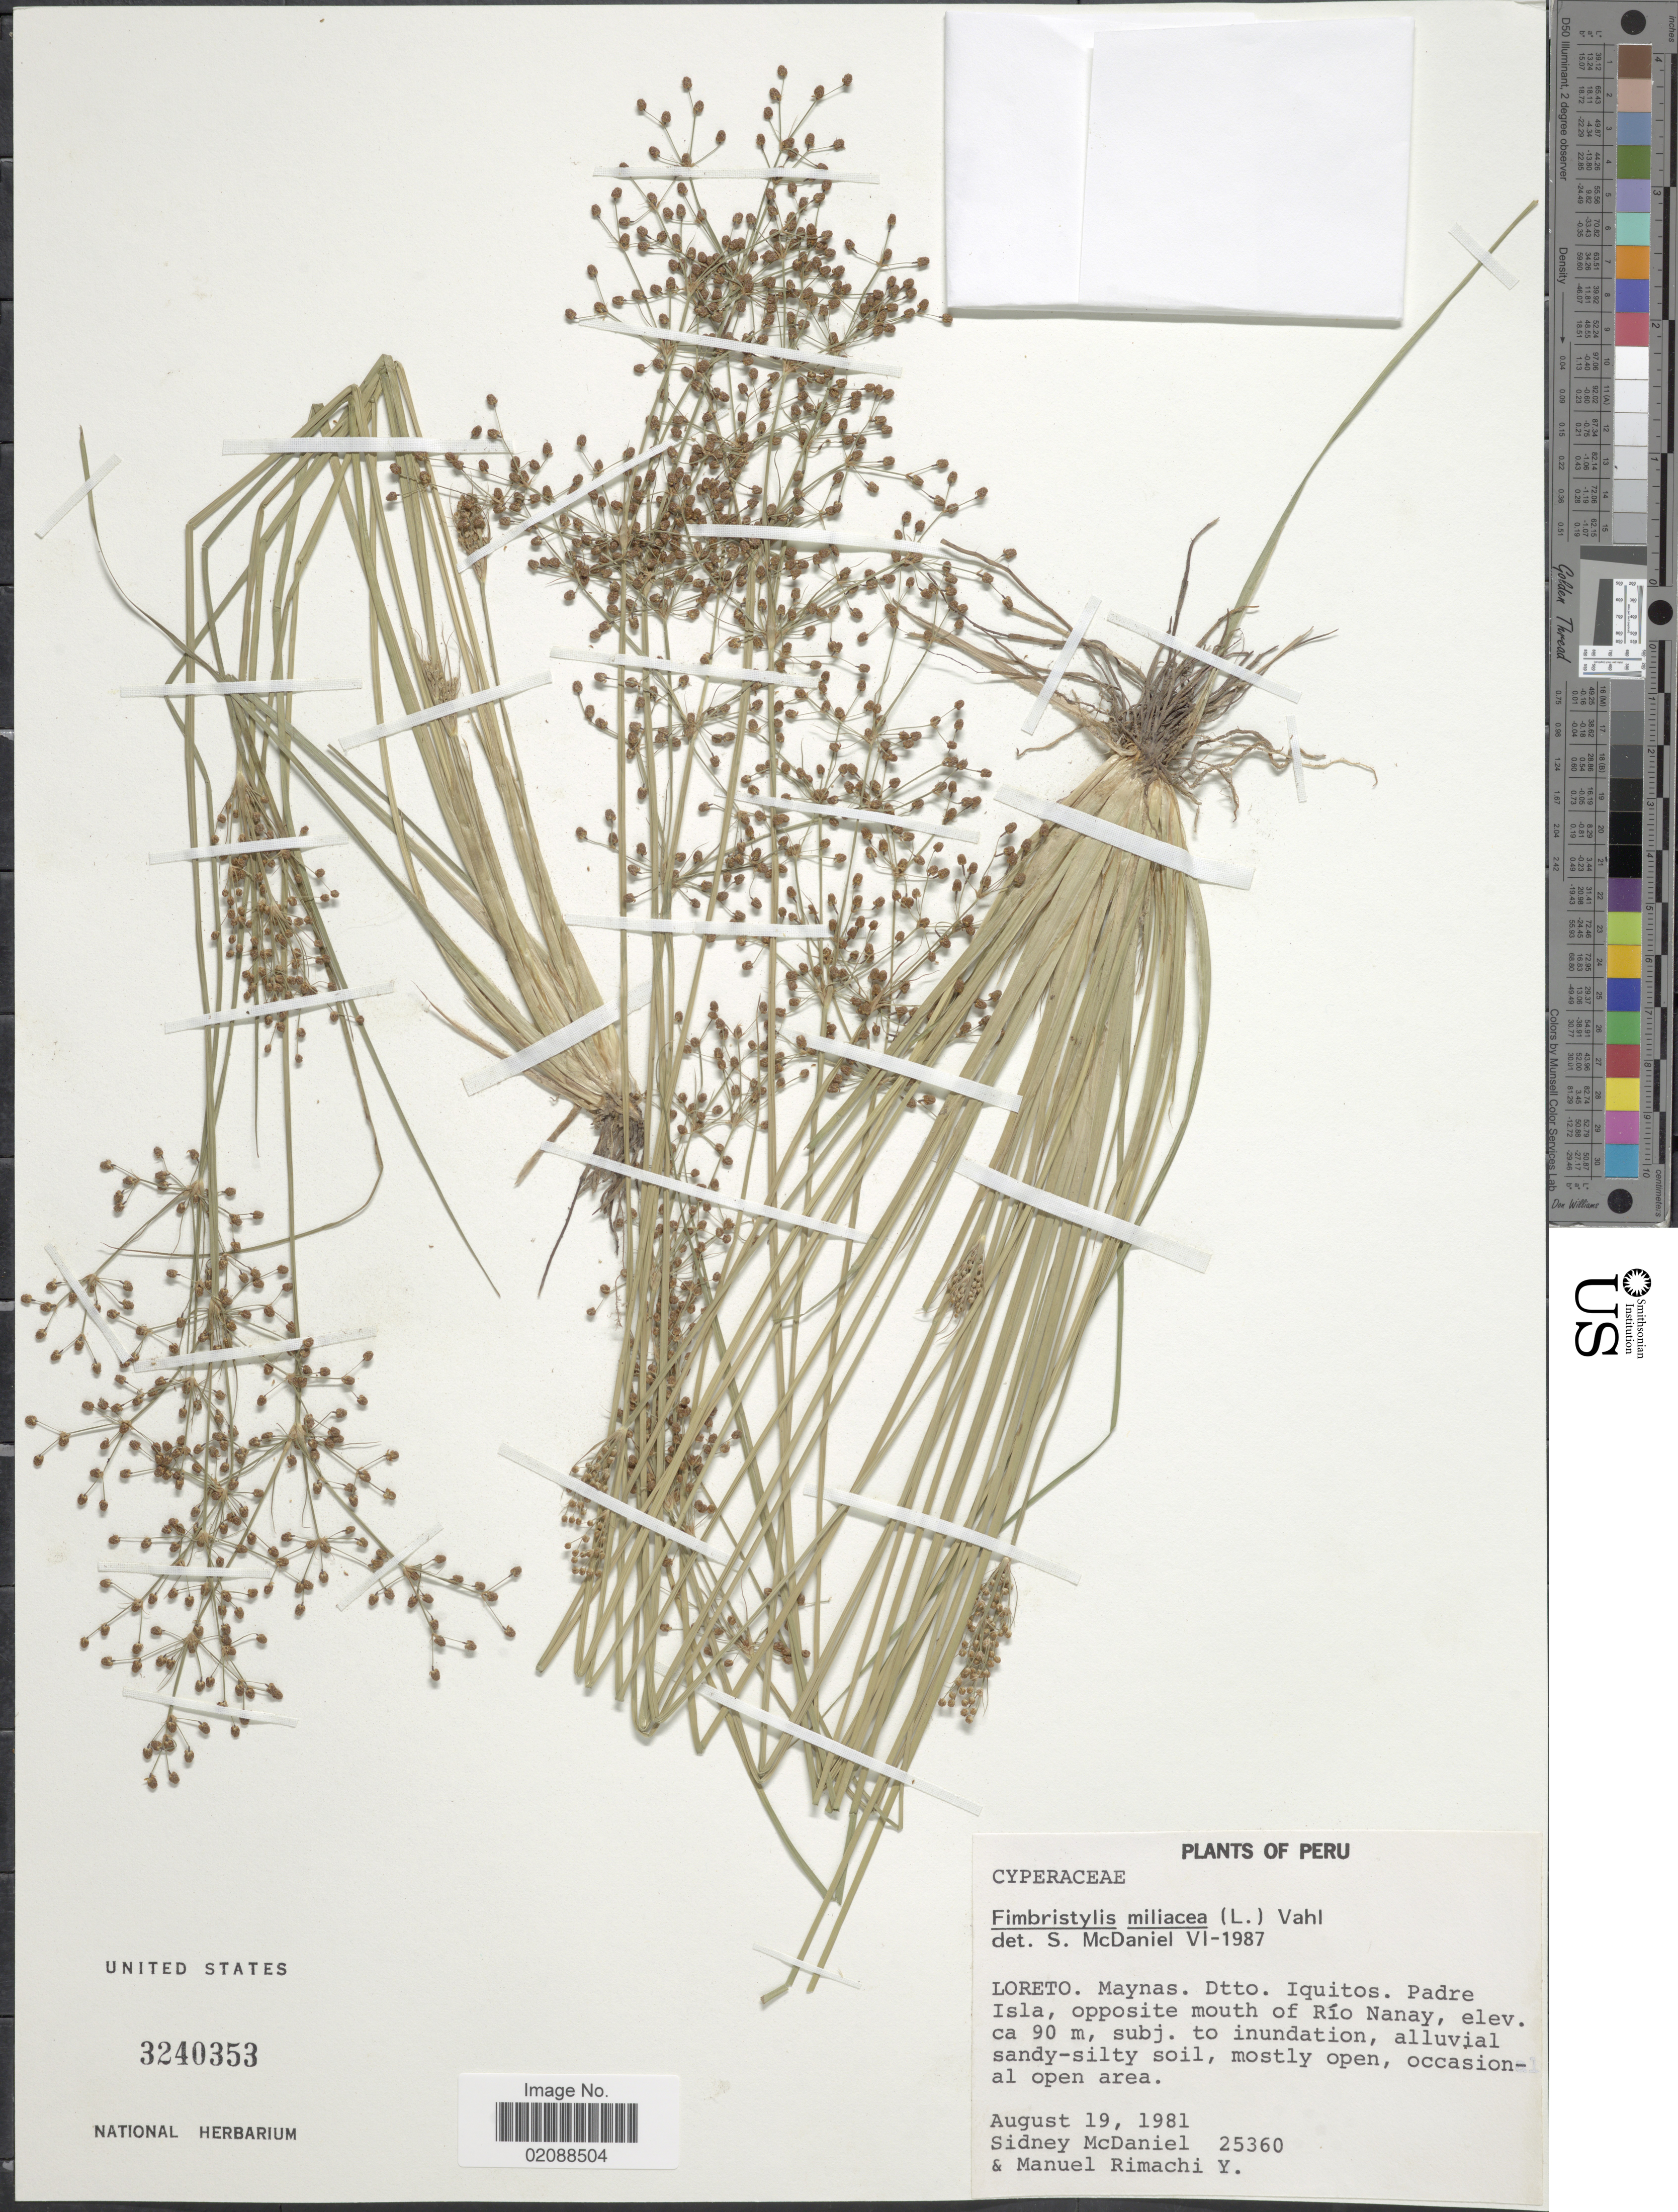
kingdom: Plantae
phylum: Tracheophyta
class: Liliopsida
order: Poales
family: Cyperaceae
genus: Fimbristylis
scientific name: Fimbristylis littoralis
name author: Gaudich.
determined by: Strong, M. T., (US), Smithsonian Institution - National Museum of Natural History (UNITED STATES)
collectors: S. McDaniel & M. Rimachi Y.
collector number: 25360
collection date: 1981-08-19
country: Peru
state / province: Loreto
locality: Maynas. Dtto. Iquitos. Padre Isla, opposite mouth of Rio Nanay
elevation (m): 90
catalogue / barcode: US 3240353